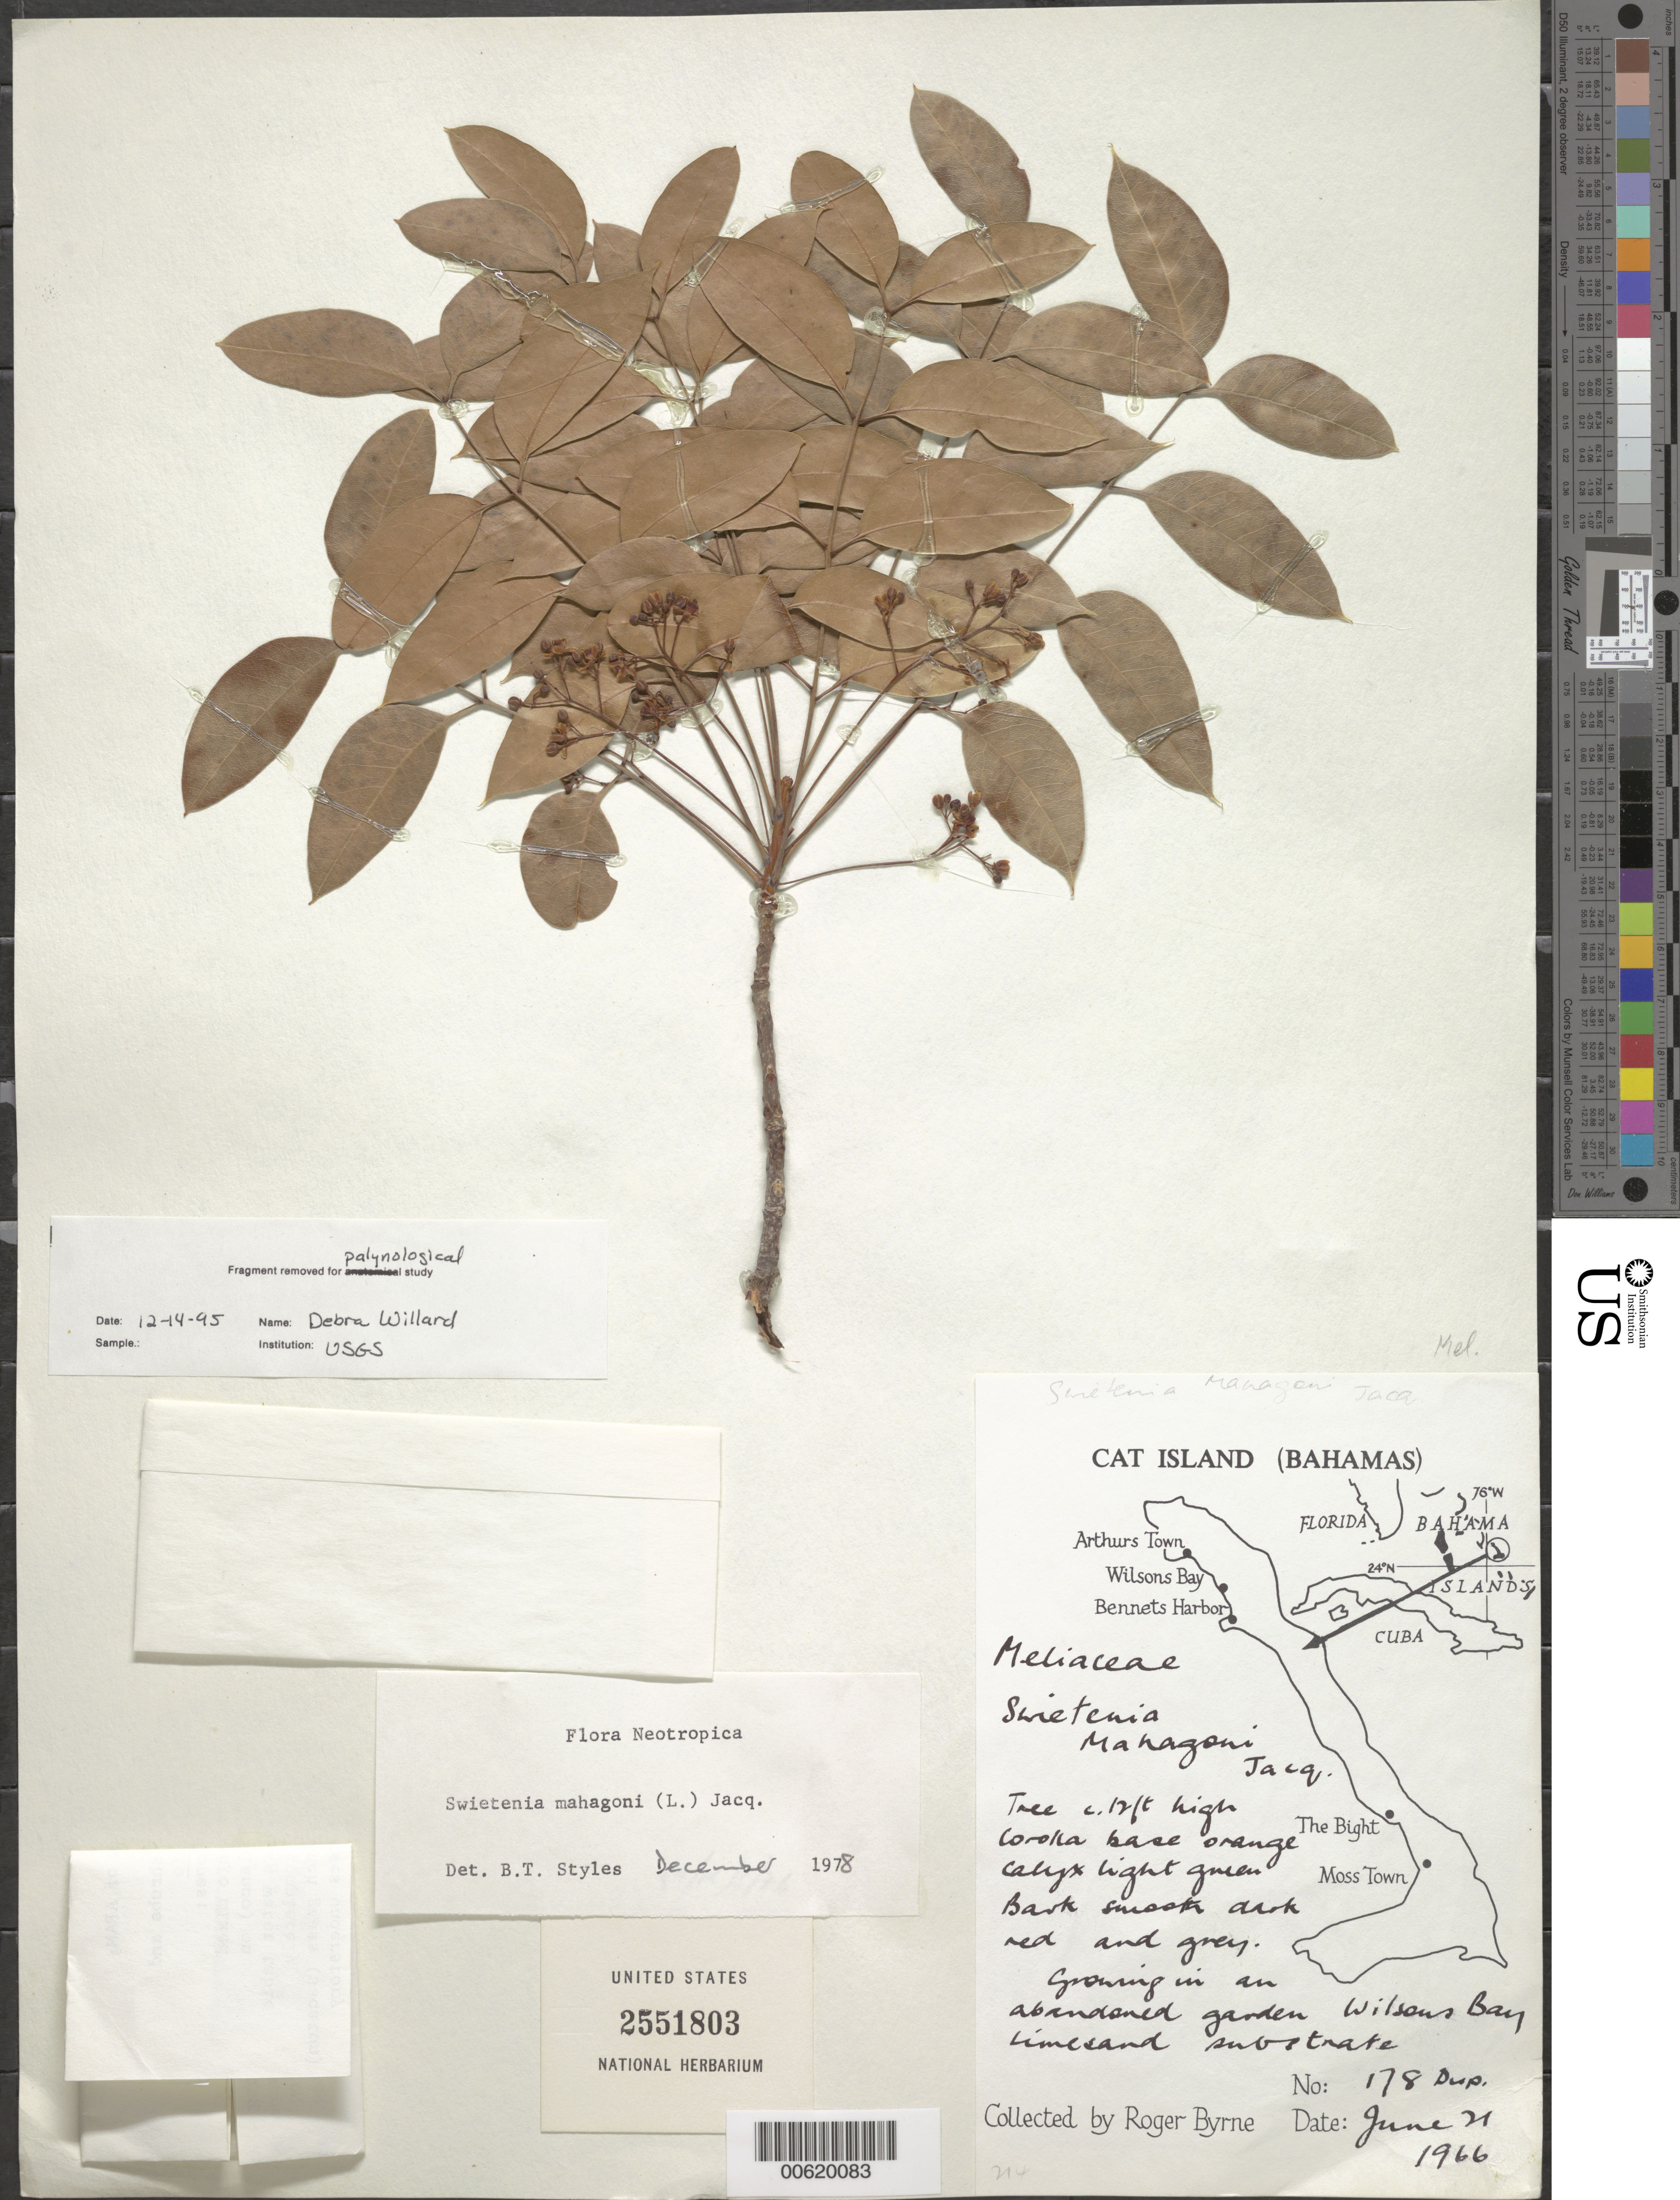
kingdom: Plantae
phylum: Tracheophyta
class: Magnoliopsida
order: Sapindales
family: Meliaceae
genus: Swietenia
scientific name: Swietenia mahagoni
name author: (L.) Jacq.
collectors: R. Byrne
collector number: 178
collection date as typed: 21 Jun 1966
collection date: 1966-06-21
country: Bahamas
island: Cat Island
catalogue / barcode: US 2551803